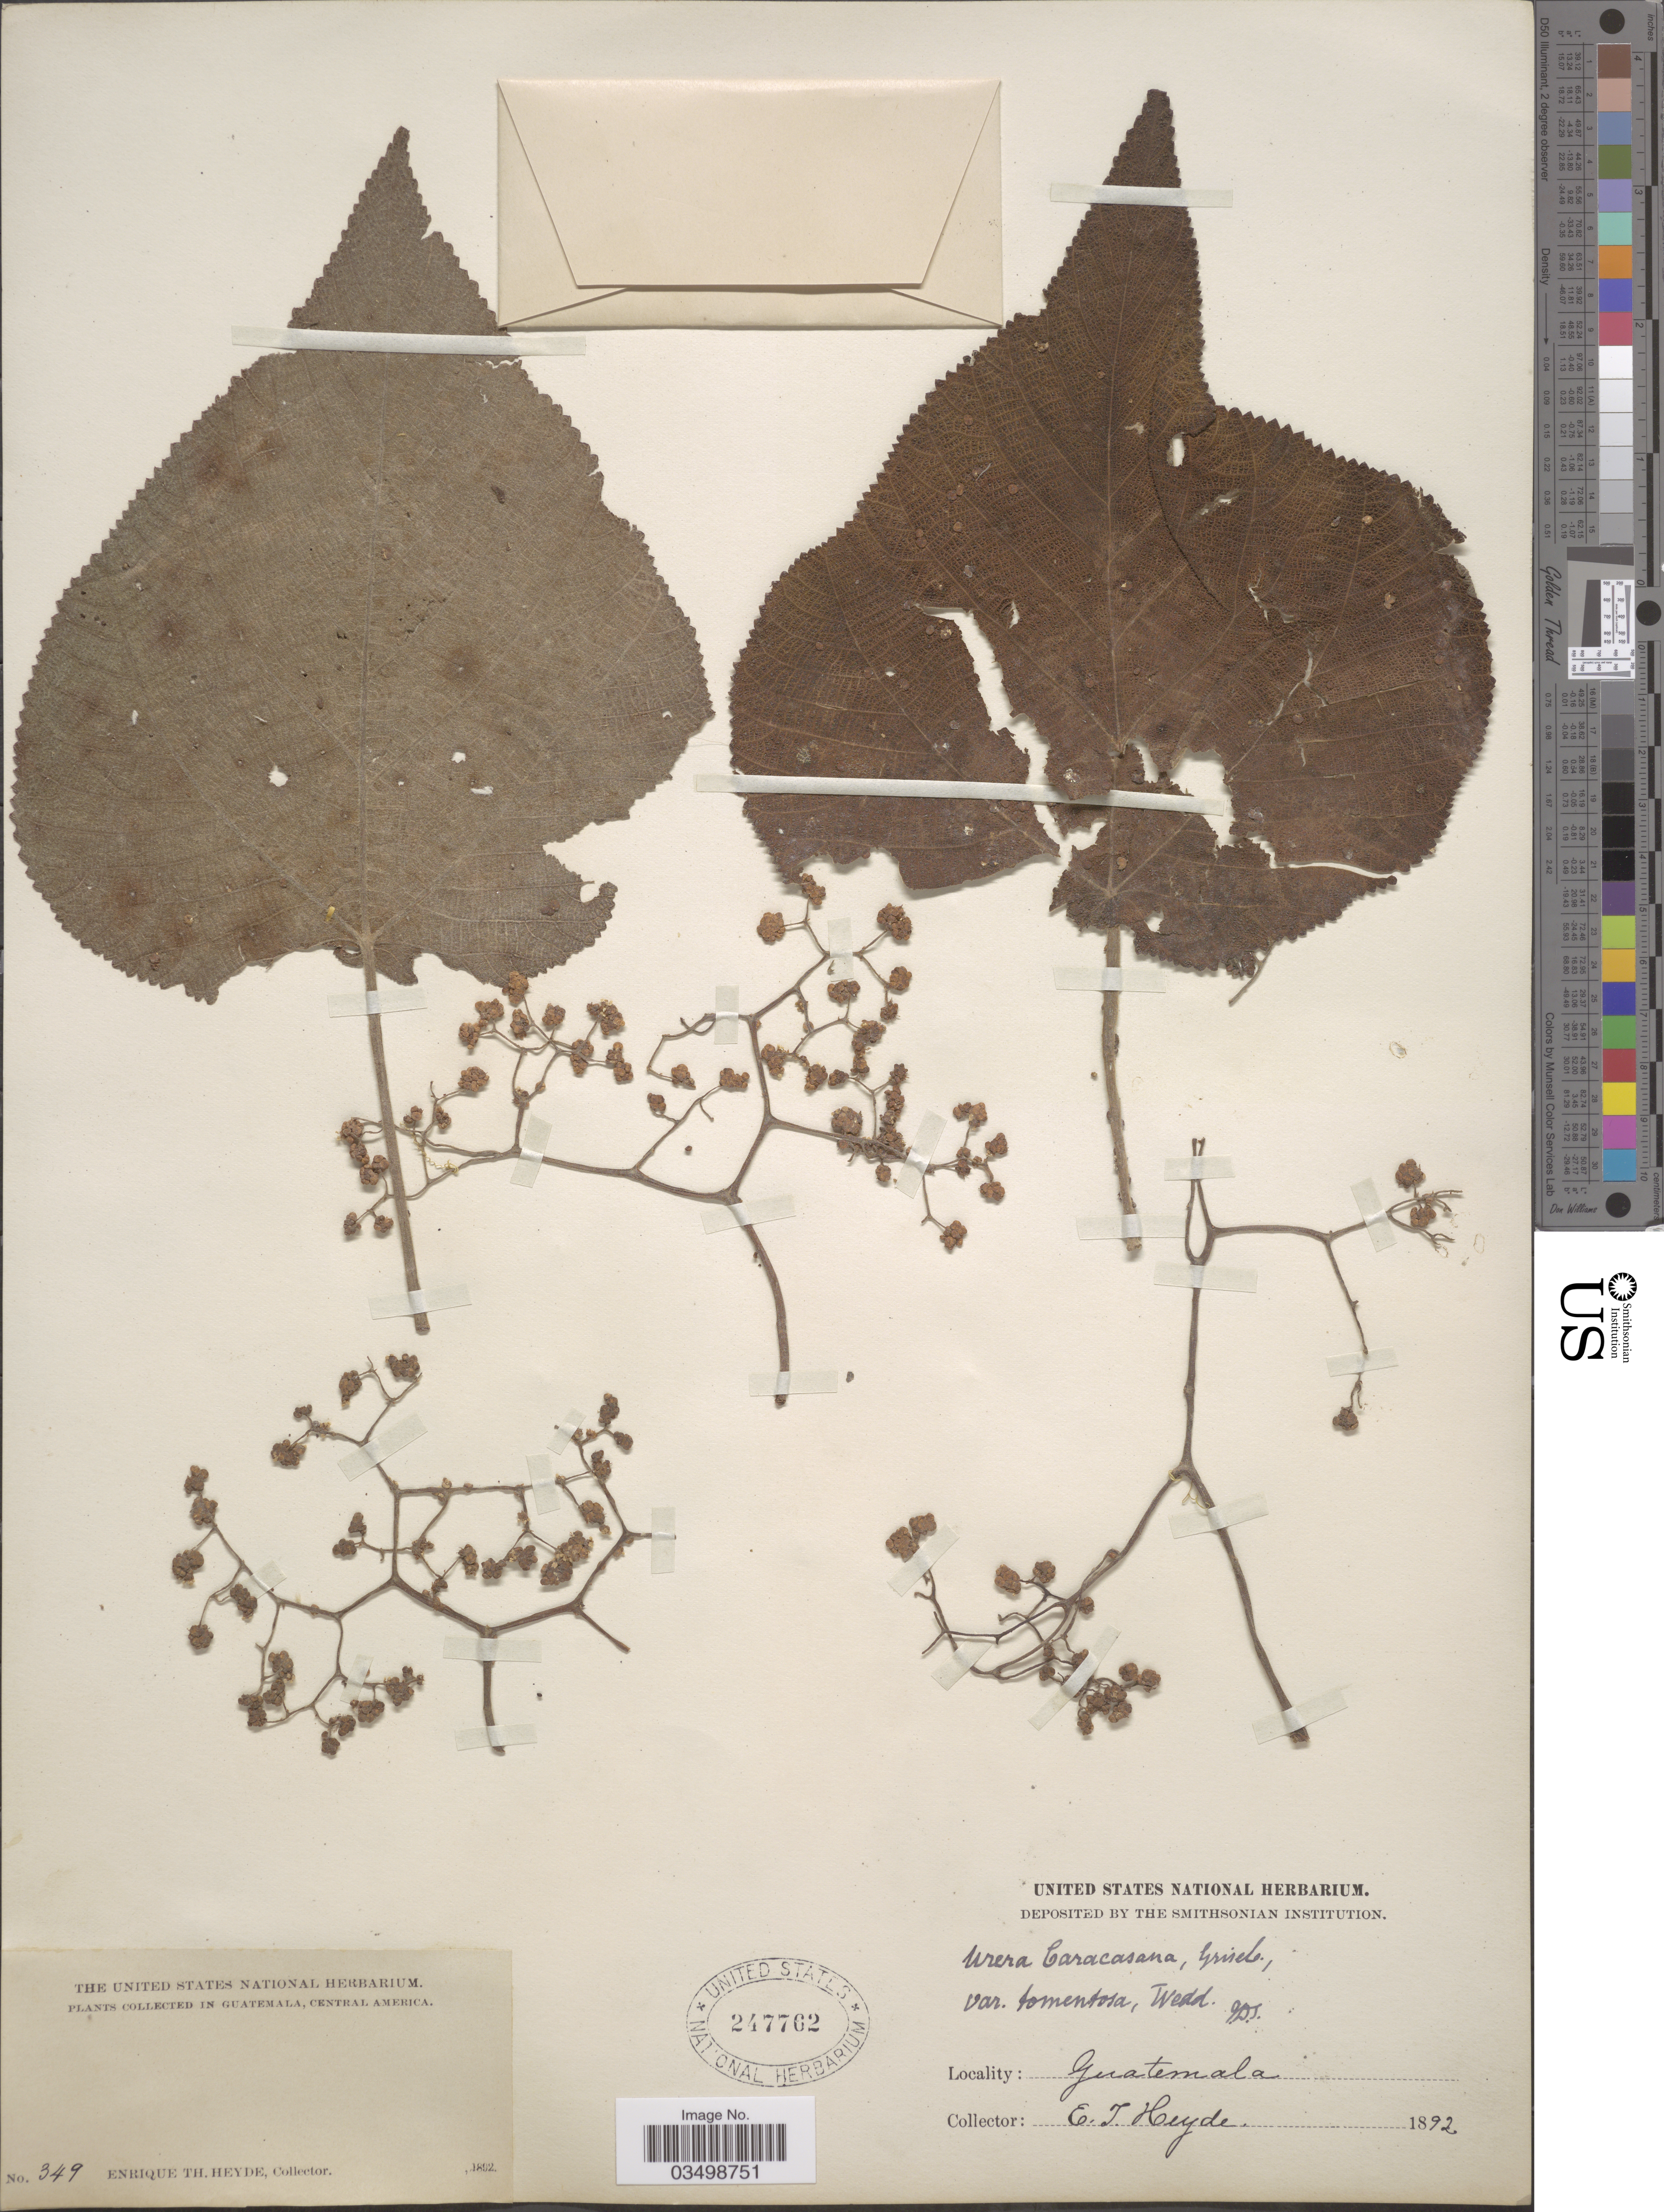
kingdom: Plantae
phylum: Tracheophyta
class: Magnoliopsida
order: Rosales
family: Urticaceae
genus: Urera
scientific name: Urera verrucosa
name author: (Liebm.) V.W. Steinm.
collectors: E. T. Heyde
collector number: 349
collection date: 1892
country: Guatemala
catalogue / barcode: US 247762